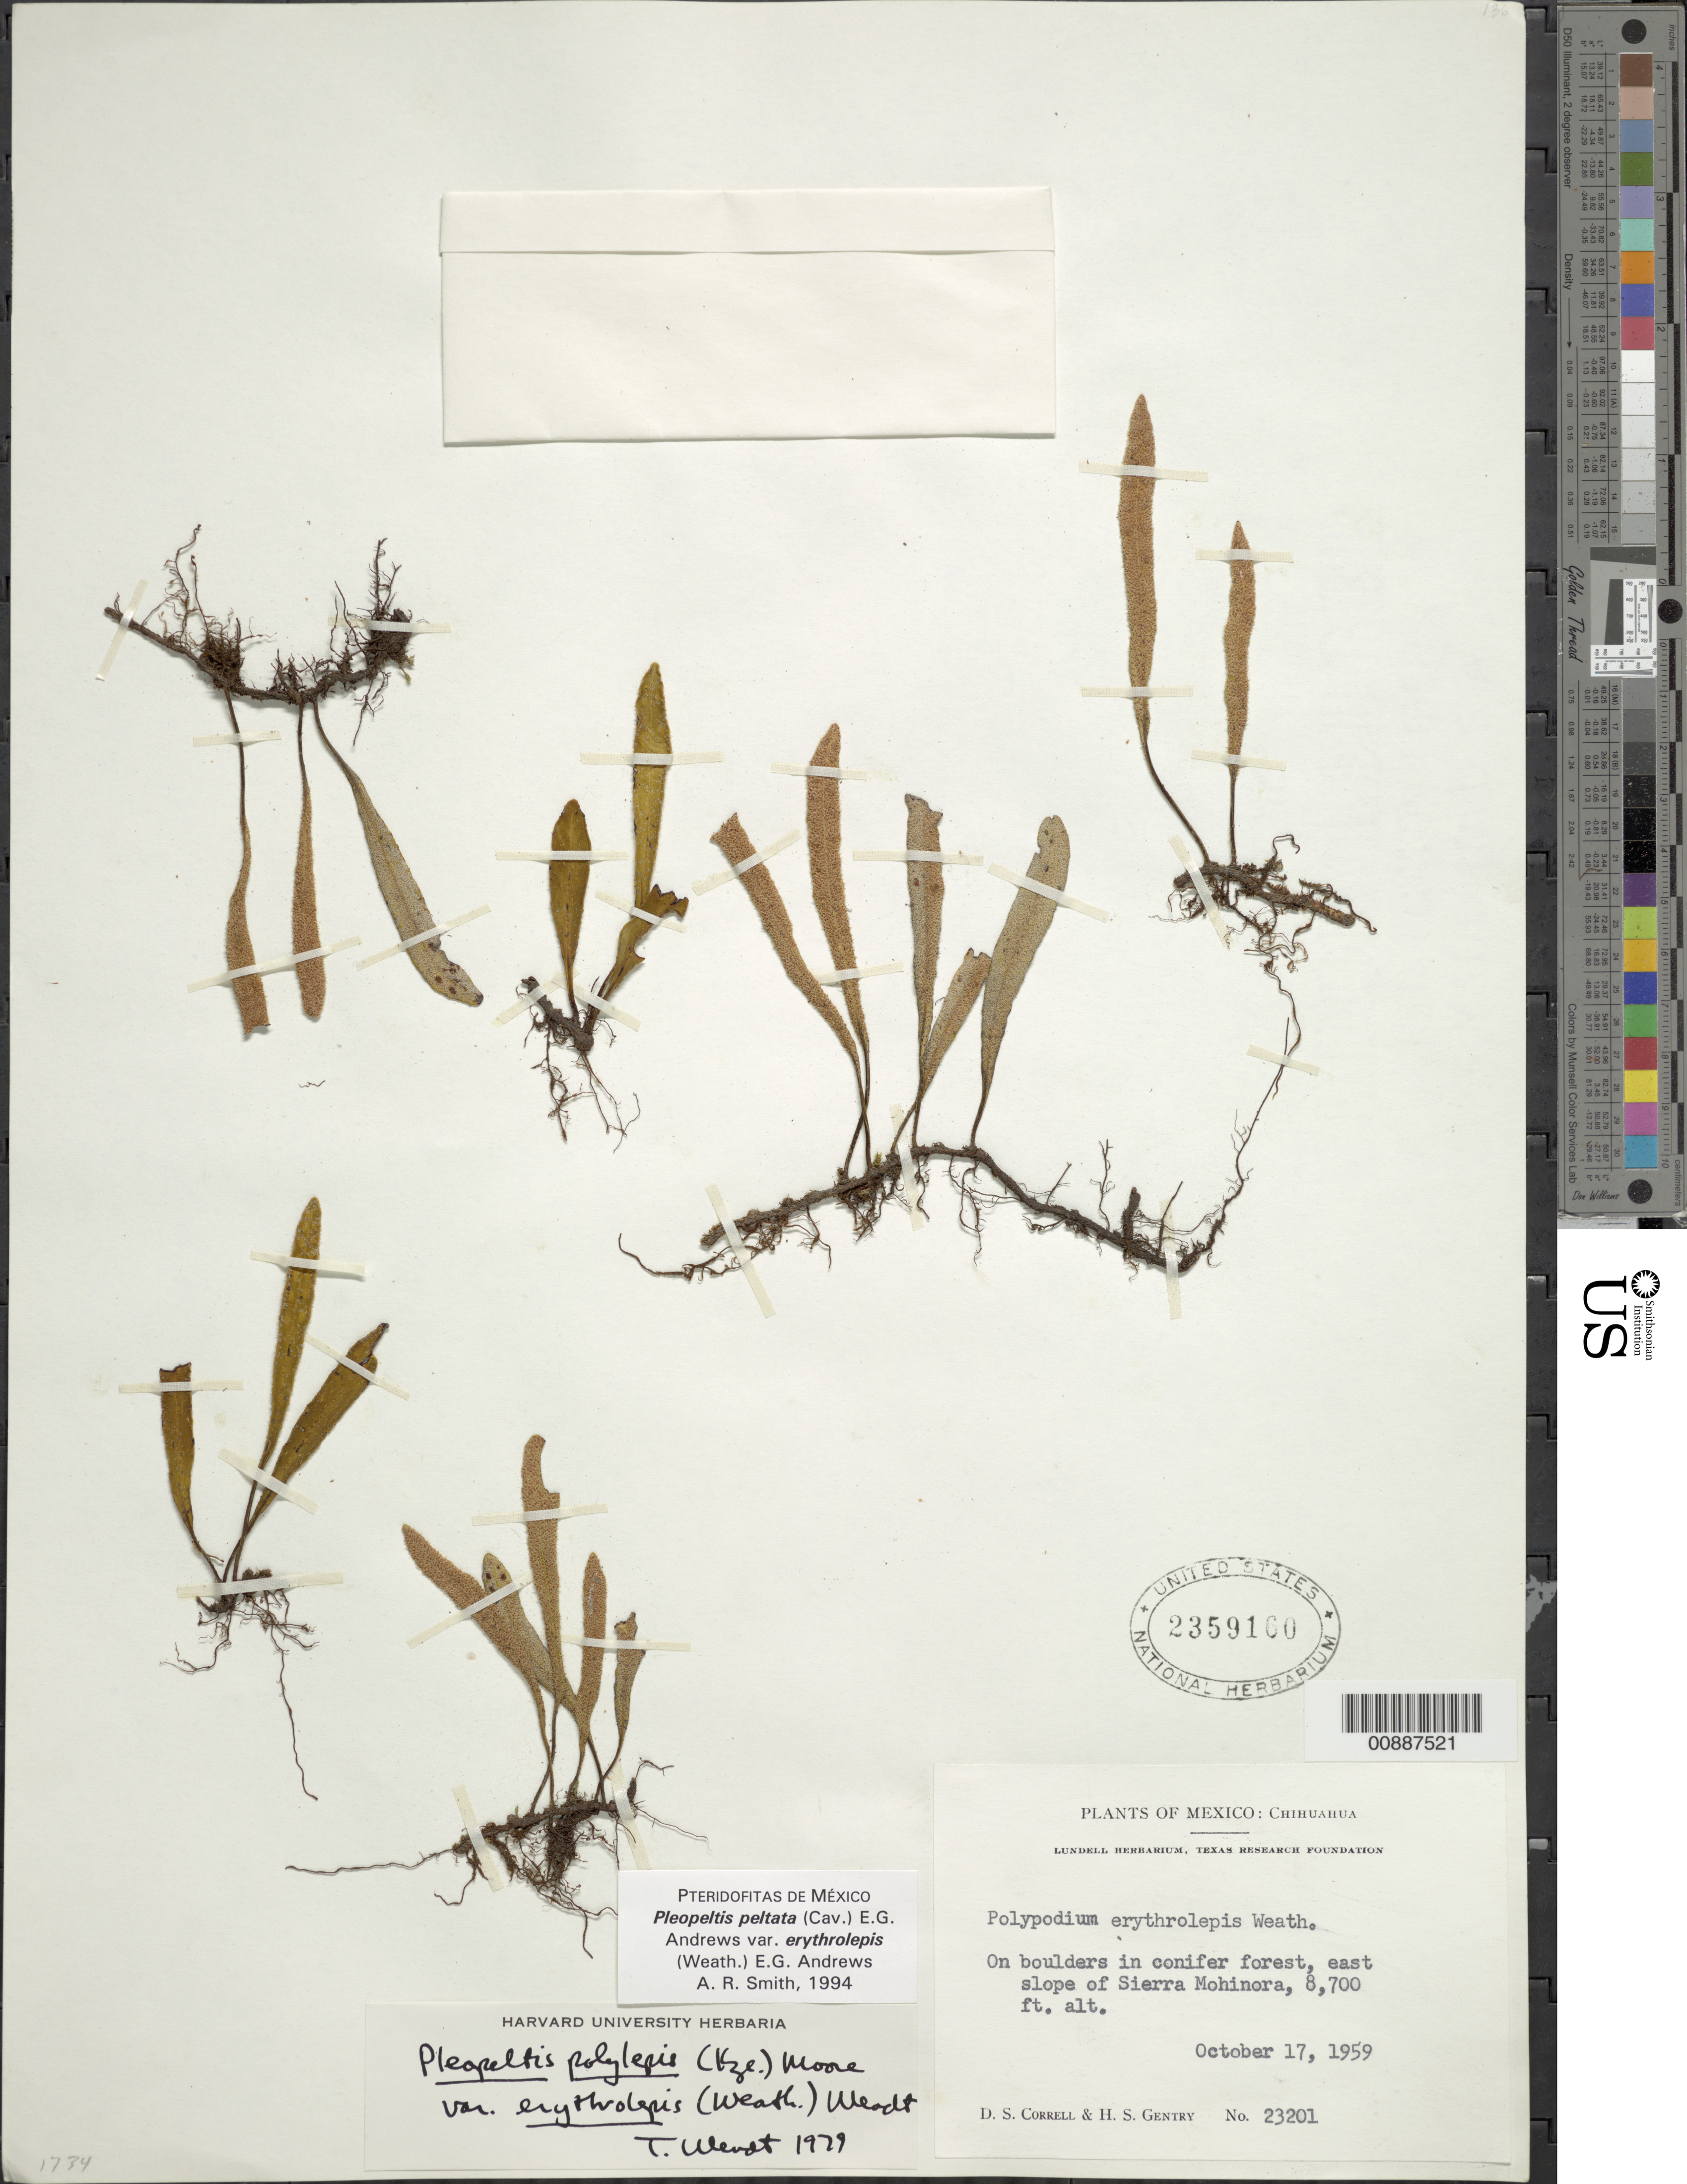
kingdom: Plantae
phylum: Tracheophyta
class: Polypodiopsida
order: Polypodiales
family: Polypodiaceae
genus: Pleopeltis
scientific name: Pleopeltis peltata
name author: Scort.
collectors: D. S. Correll & H. S. Gentry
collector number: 23201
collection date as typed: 17 Oct 1959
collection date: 1959-10-17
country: Mexico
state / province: Chihuahua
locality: East slope of Sierra Mohinora, Chihuahua.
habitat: On boulders in conifer forest.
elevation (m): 2652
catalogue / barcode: US 2359160